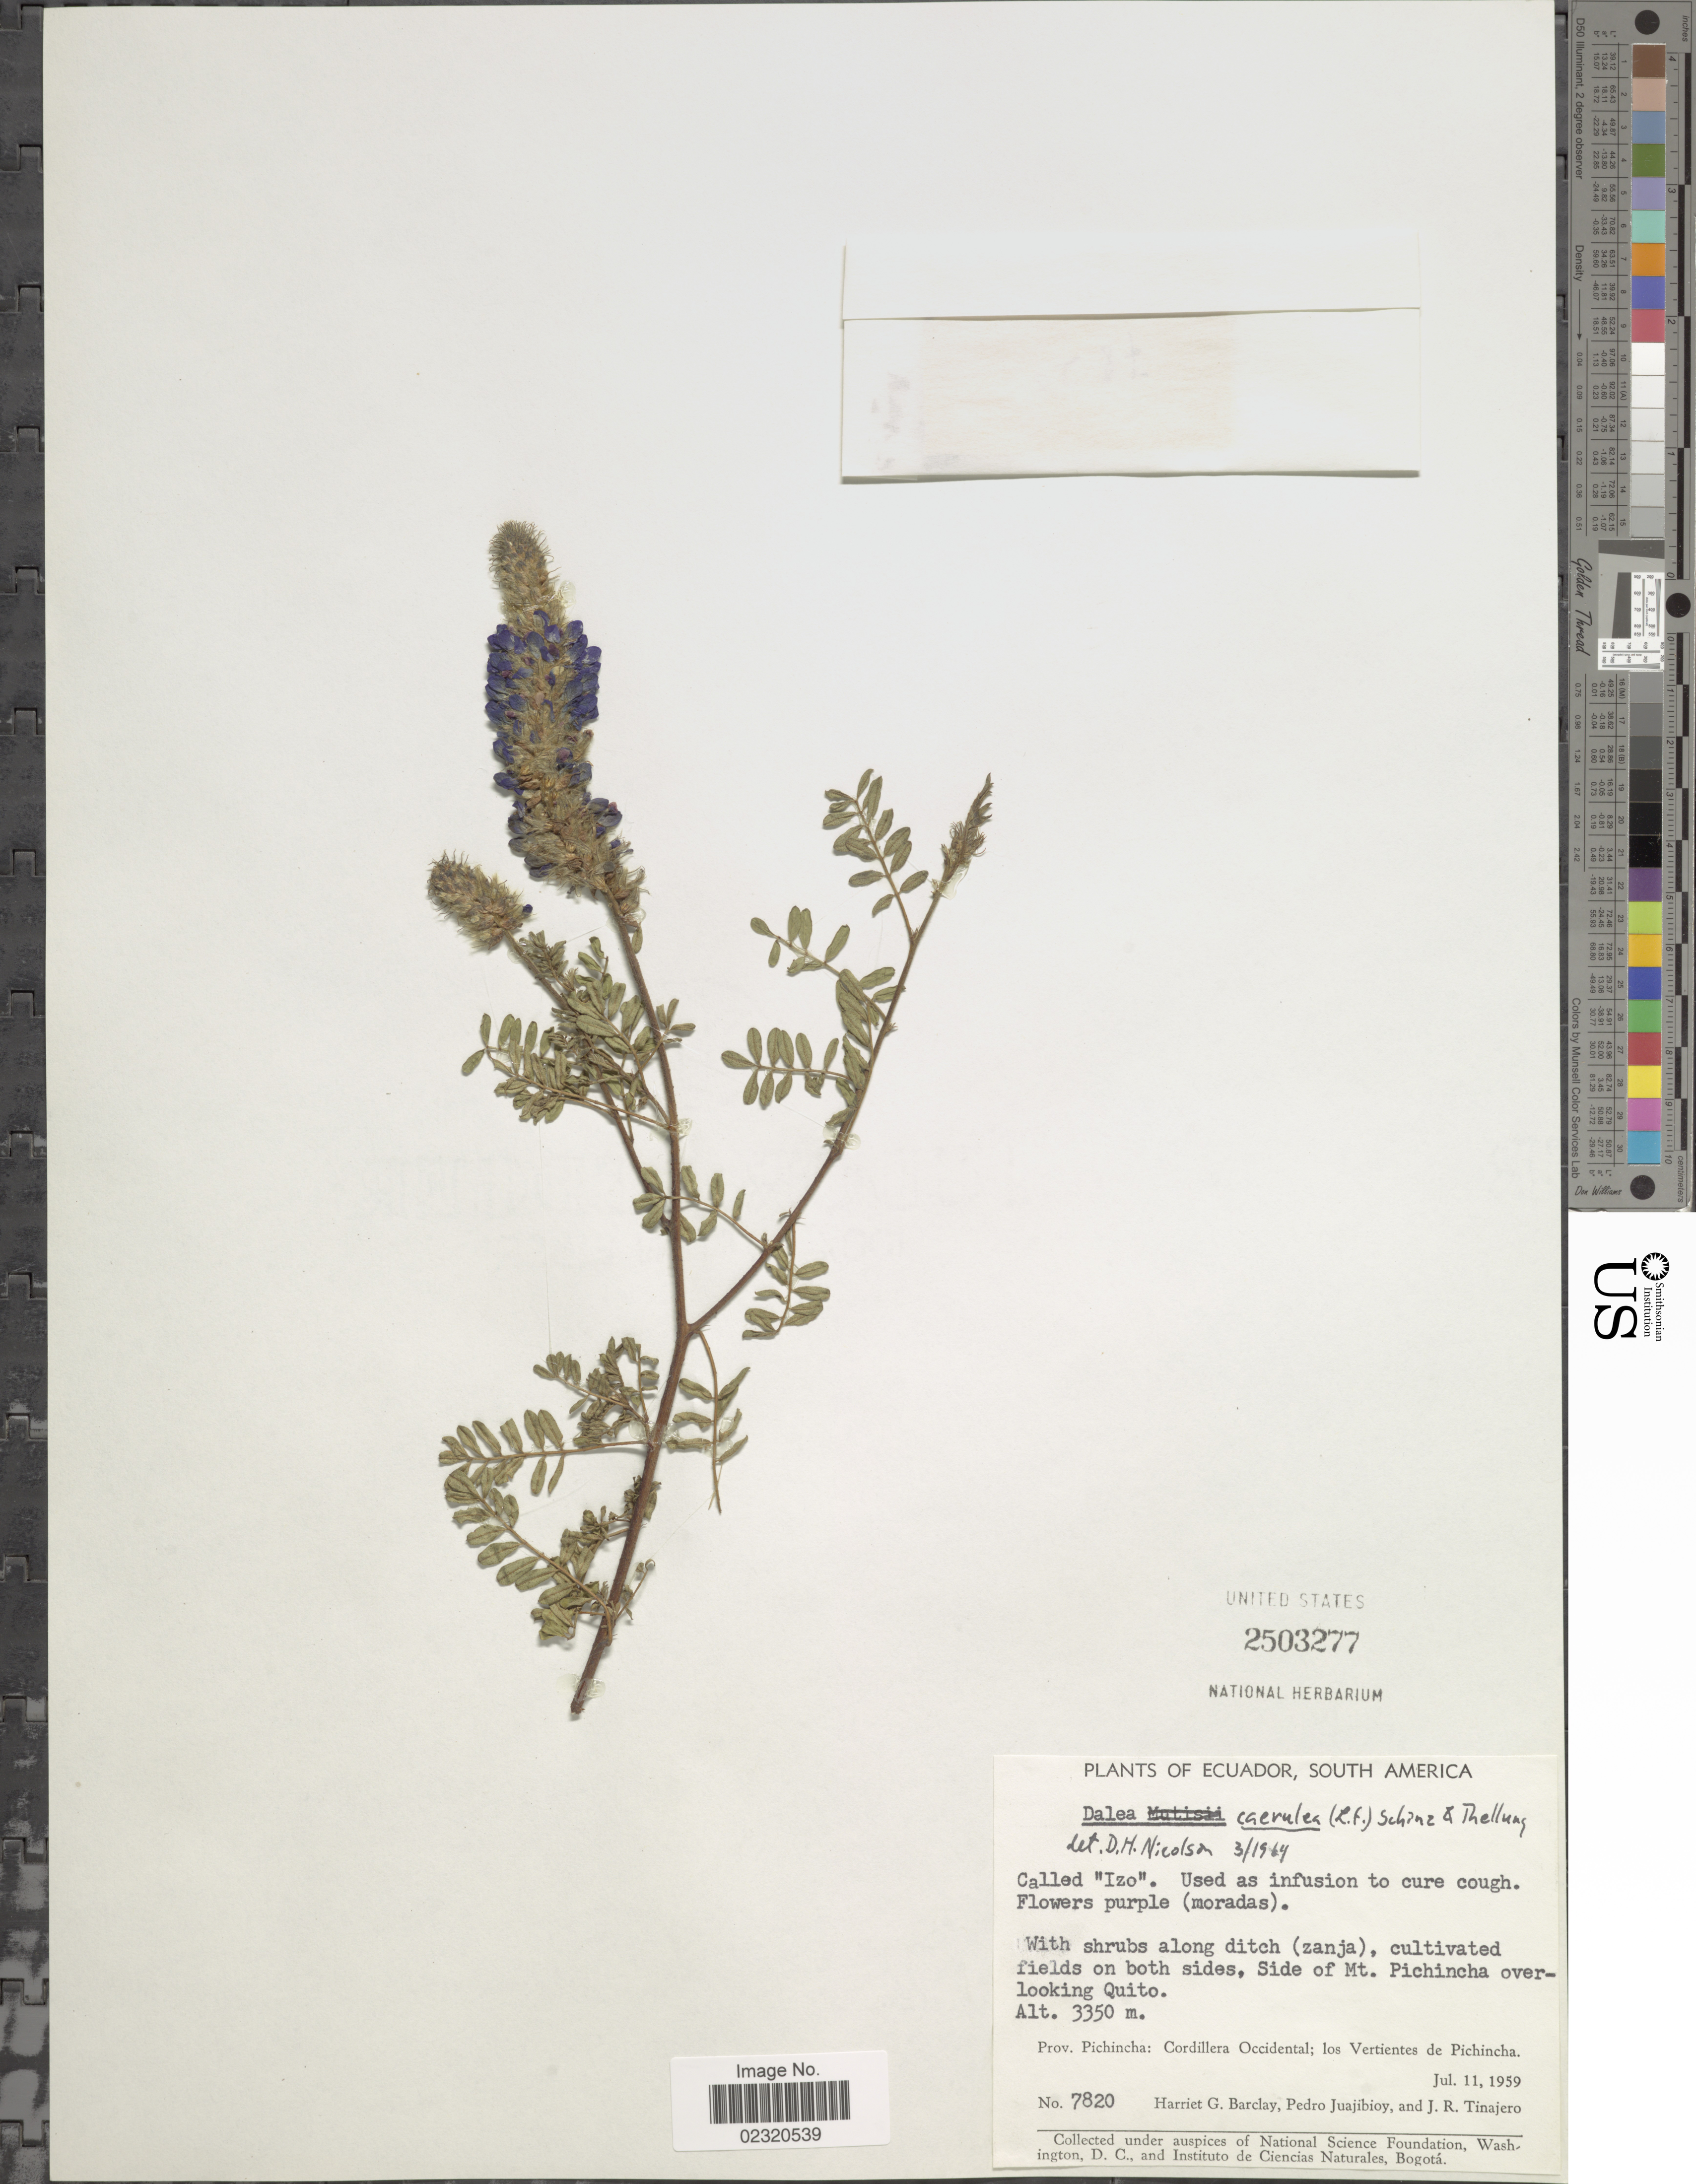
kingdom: Plantae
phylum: Tracheophyta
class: Magnoliopsida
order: Fabales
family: Fabaceae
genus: Dalea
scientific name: Dalea coerulea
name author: (L. f.) Schinz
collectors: H. G. Barclay, P. Juajibioy & J. Tinajero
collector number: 7820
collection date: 1959-07-11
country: Ecuador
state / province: Pichincha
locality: Side of Mt. Pichincha overlooking Quito, Cordillera Occidental, los Vertientes de Pichincha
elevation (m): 3350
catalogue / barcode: US 2503277